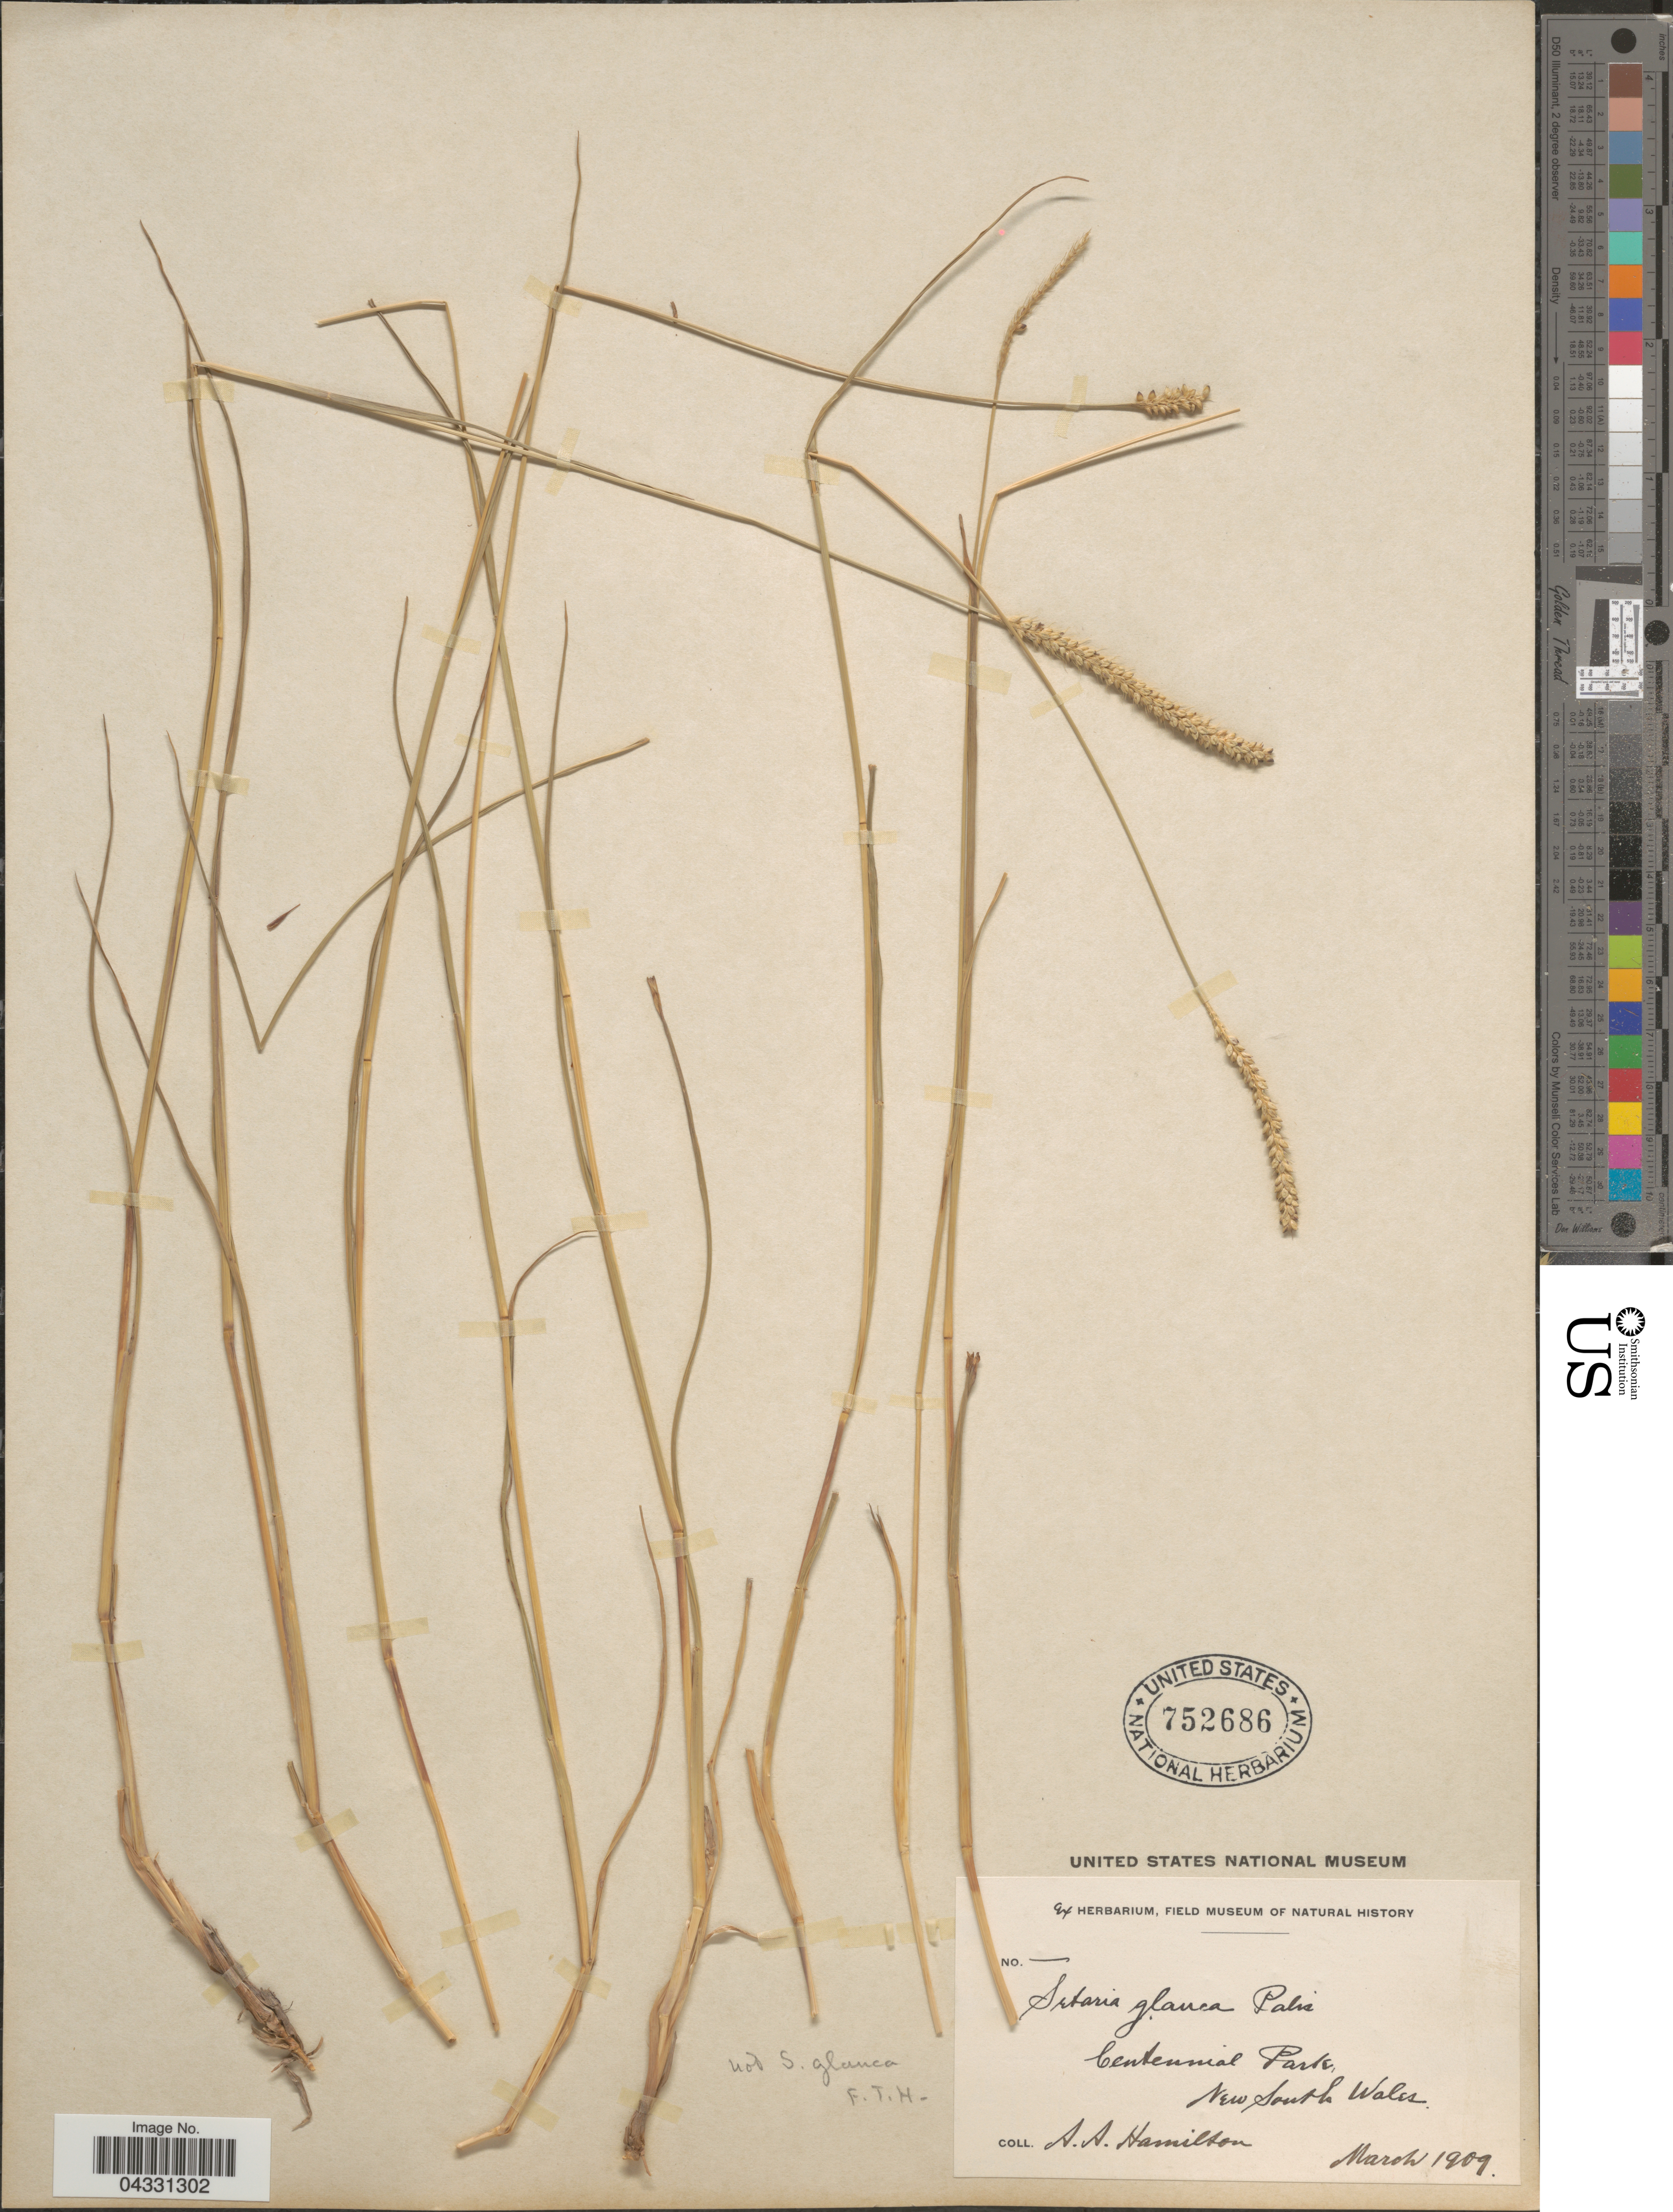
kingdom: Plantae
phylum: Tracheophyta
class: Liliopsida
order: Poales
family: Poaceae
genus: Setaria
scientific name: Setaria sp.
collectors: A. A. Hamilton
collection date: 1909-03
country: Australia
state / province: New South Wales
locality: Centennial Park.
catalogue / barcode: US 752686